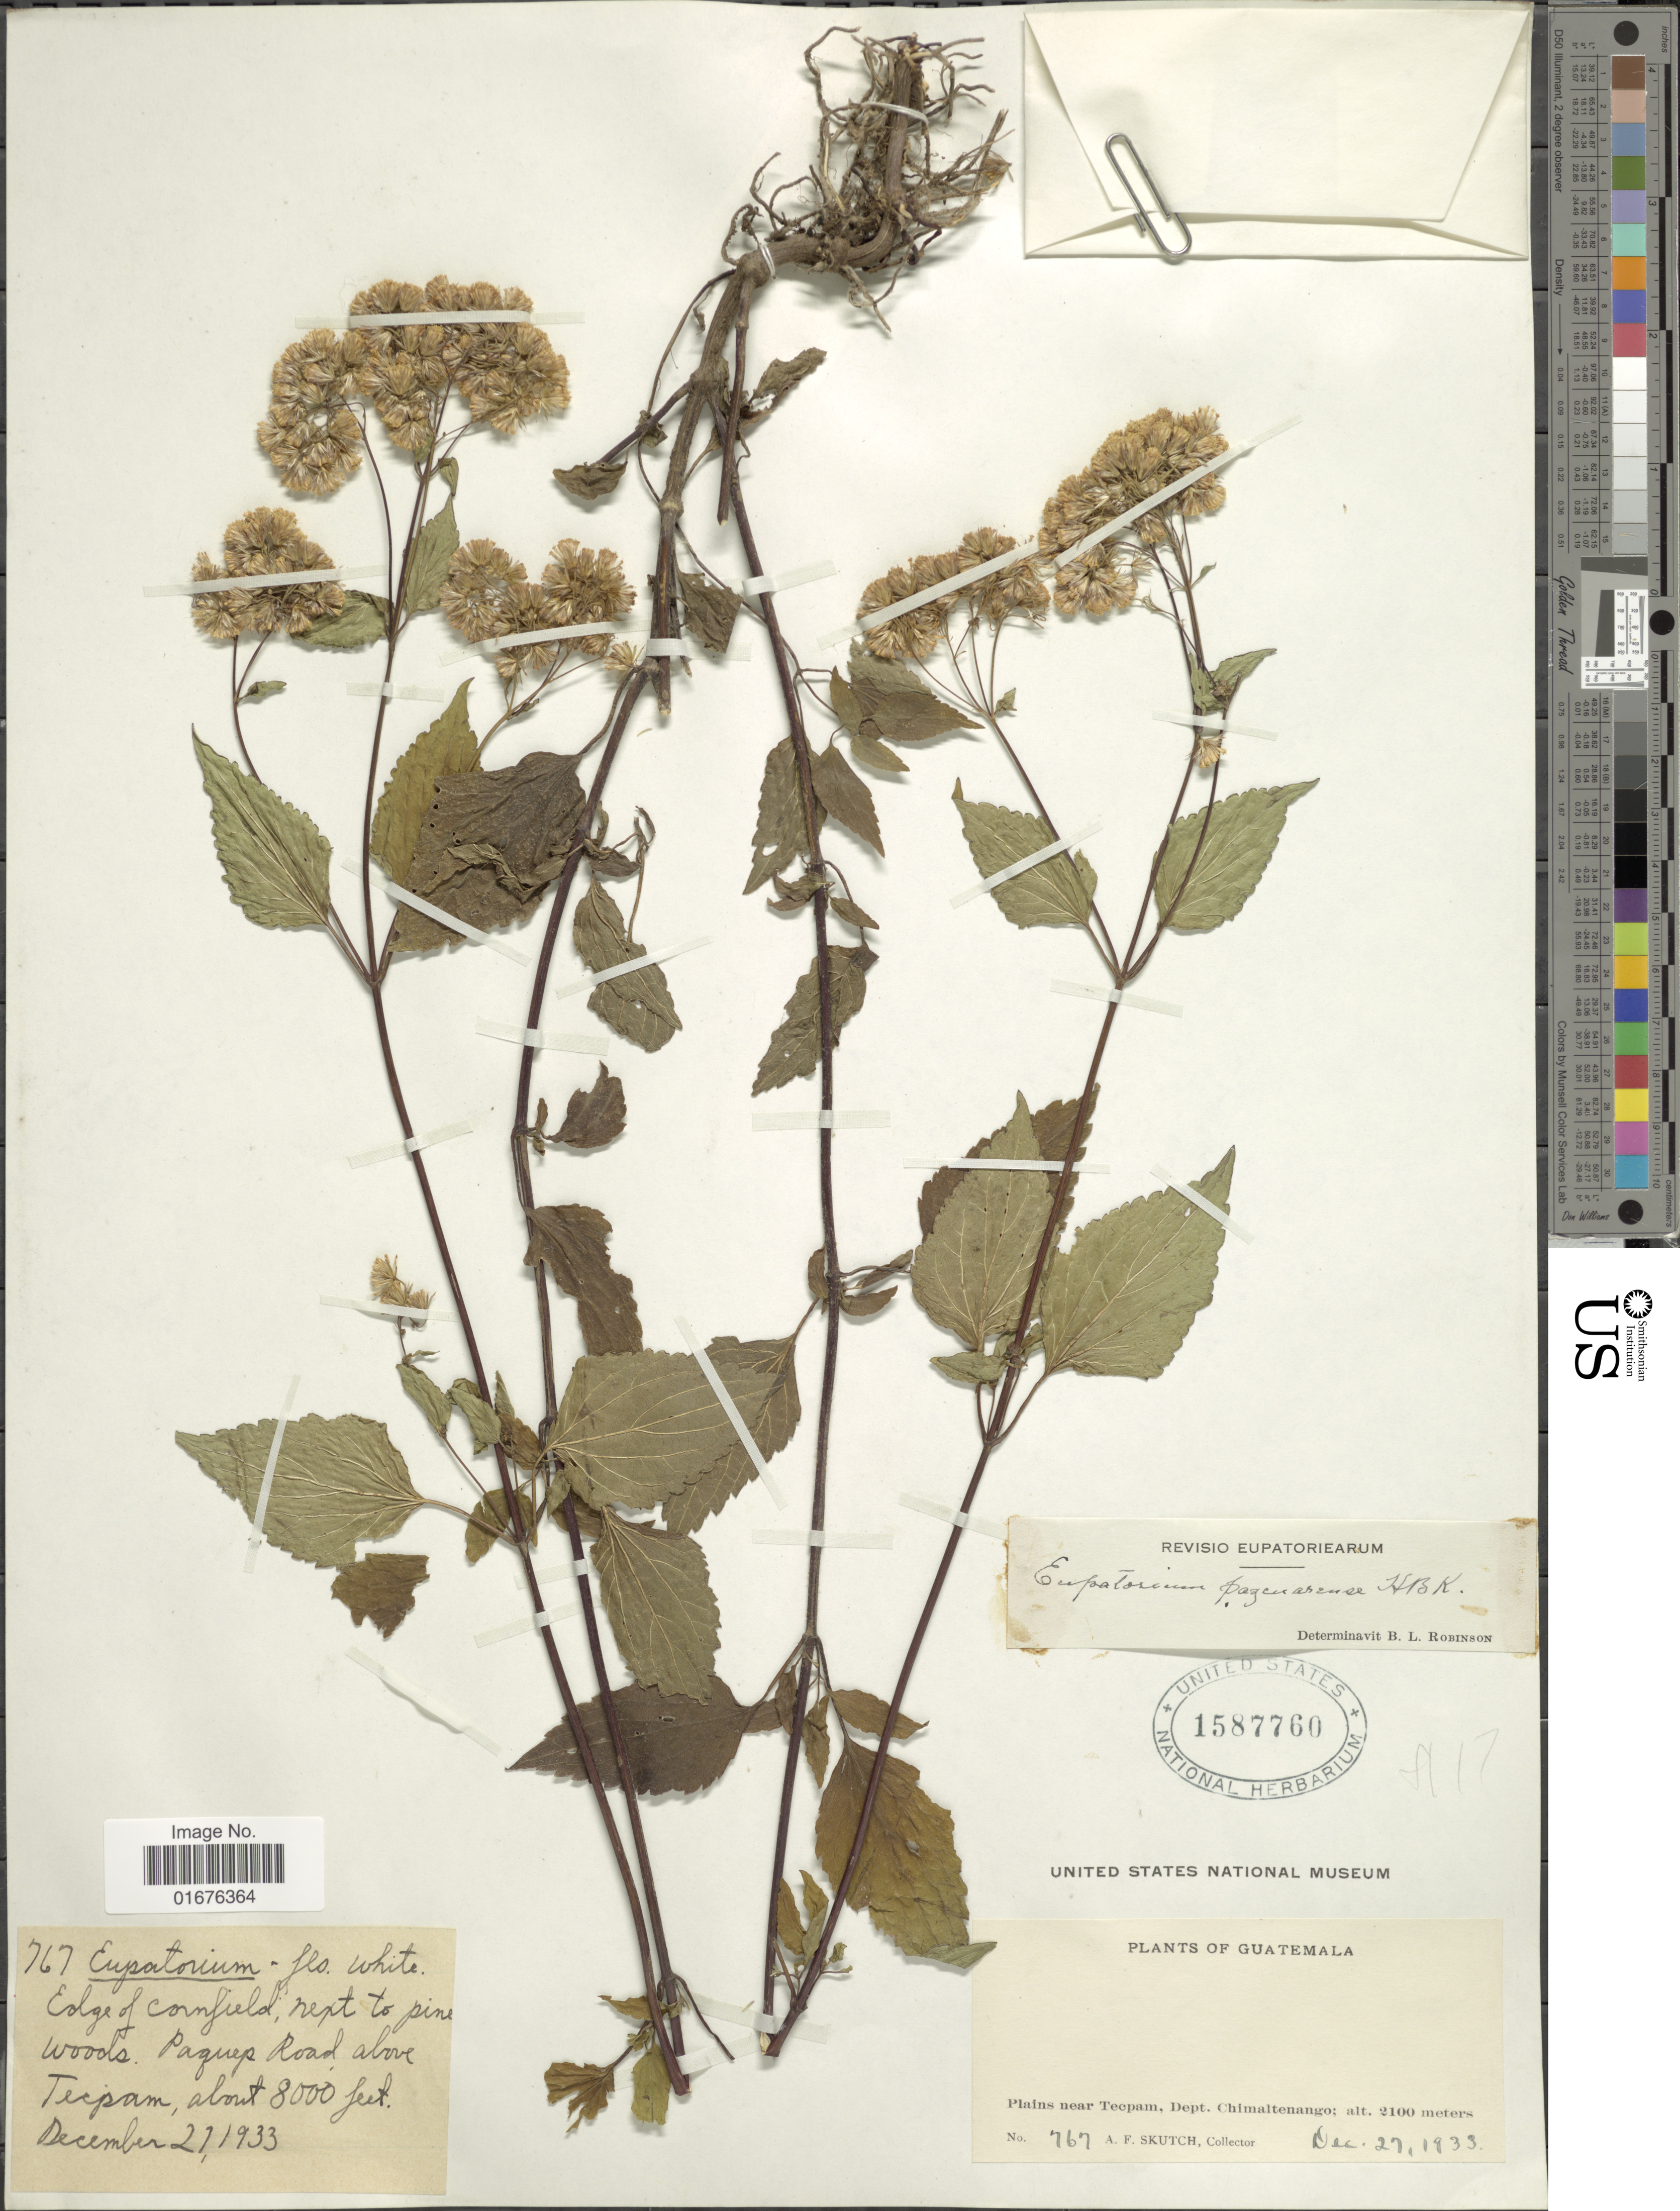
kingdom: Plantae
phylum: Tracheophyta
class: Magnoliopsida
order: Asterales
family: Asteraceae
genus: Ageratina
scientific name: Ageratina pazcuarensis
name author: (Kunth) R.M. King & H. Rob.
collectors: A. F. Skutch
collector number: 767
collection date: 1933-12-27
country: Guatemala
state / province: Chimaltenango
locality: Plains near Tecpan, edge of cornfield next to pine woods, Paquep road above Tecpam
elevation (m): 2438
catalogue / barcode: US 1587760